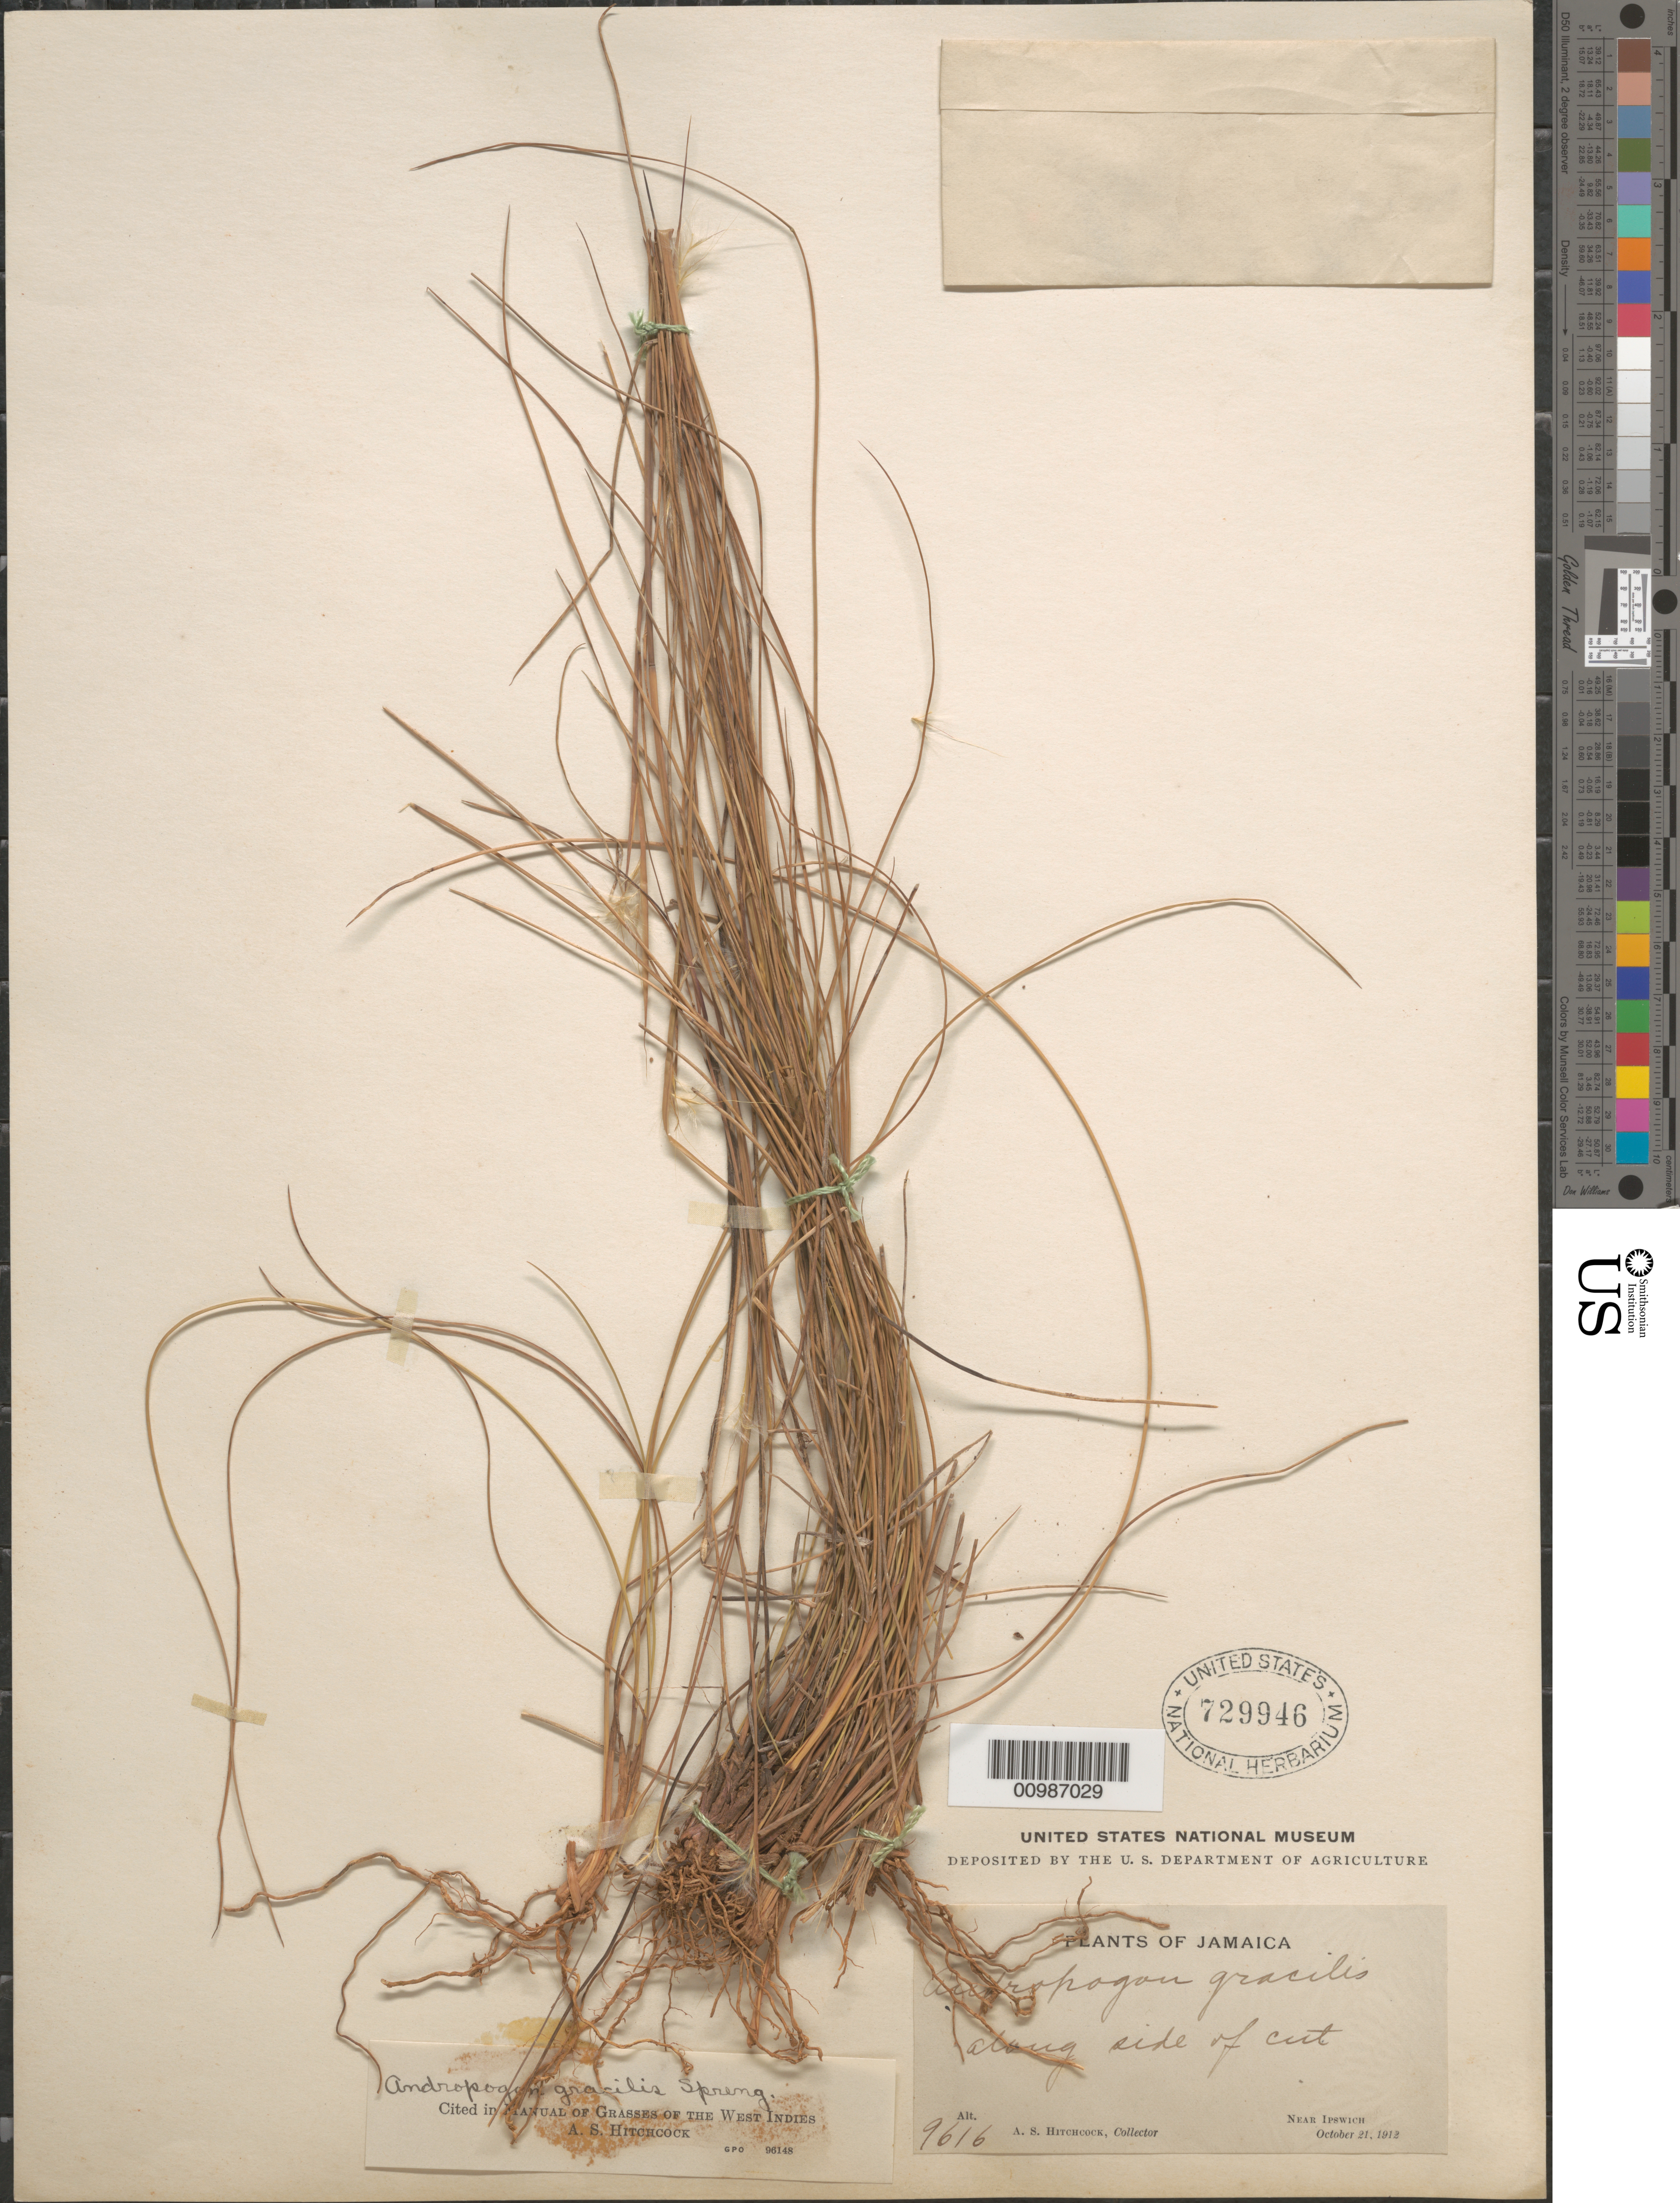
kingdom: Plantae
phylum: Tracheophyta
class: Liliopsida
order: Poales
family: Poaceae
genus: Andropogon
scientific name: Andropogon gracilis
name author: Spreng.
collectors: A. S. Hitchcock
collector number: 9616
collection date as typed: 21 Oct 1912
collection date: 1912-10-21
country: Jamaica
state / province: Saint Elizabeth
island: Jamaica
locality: Near Ipswich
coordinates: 0 N, 0 E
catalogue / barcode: US 729946